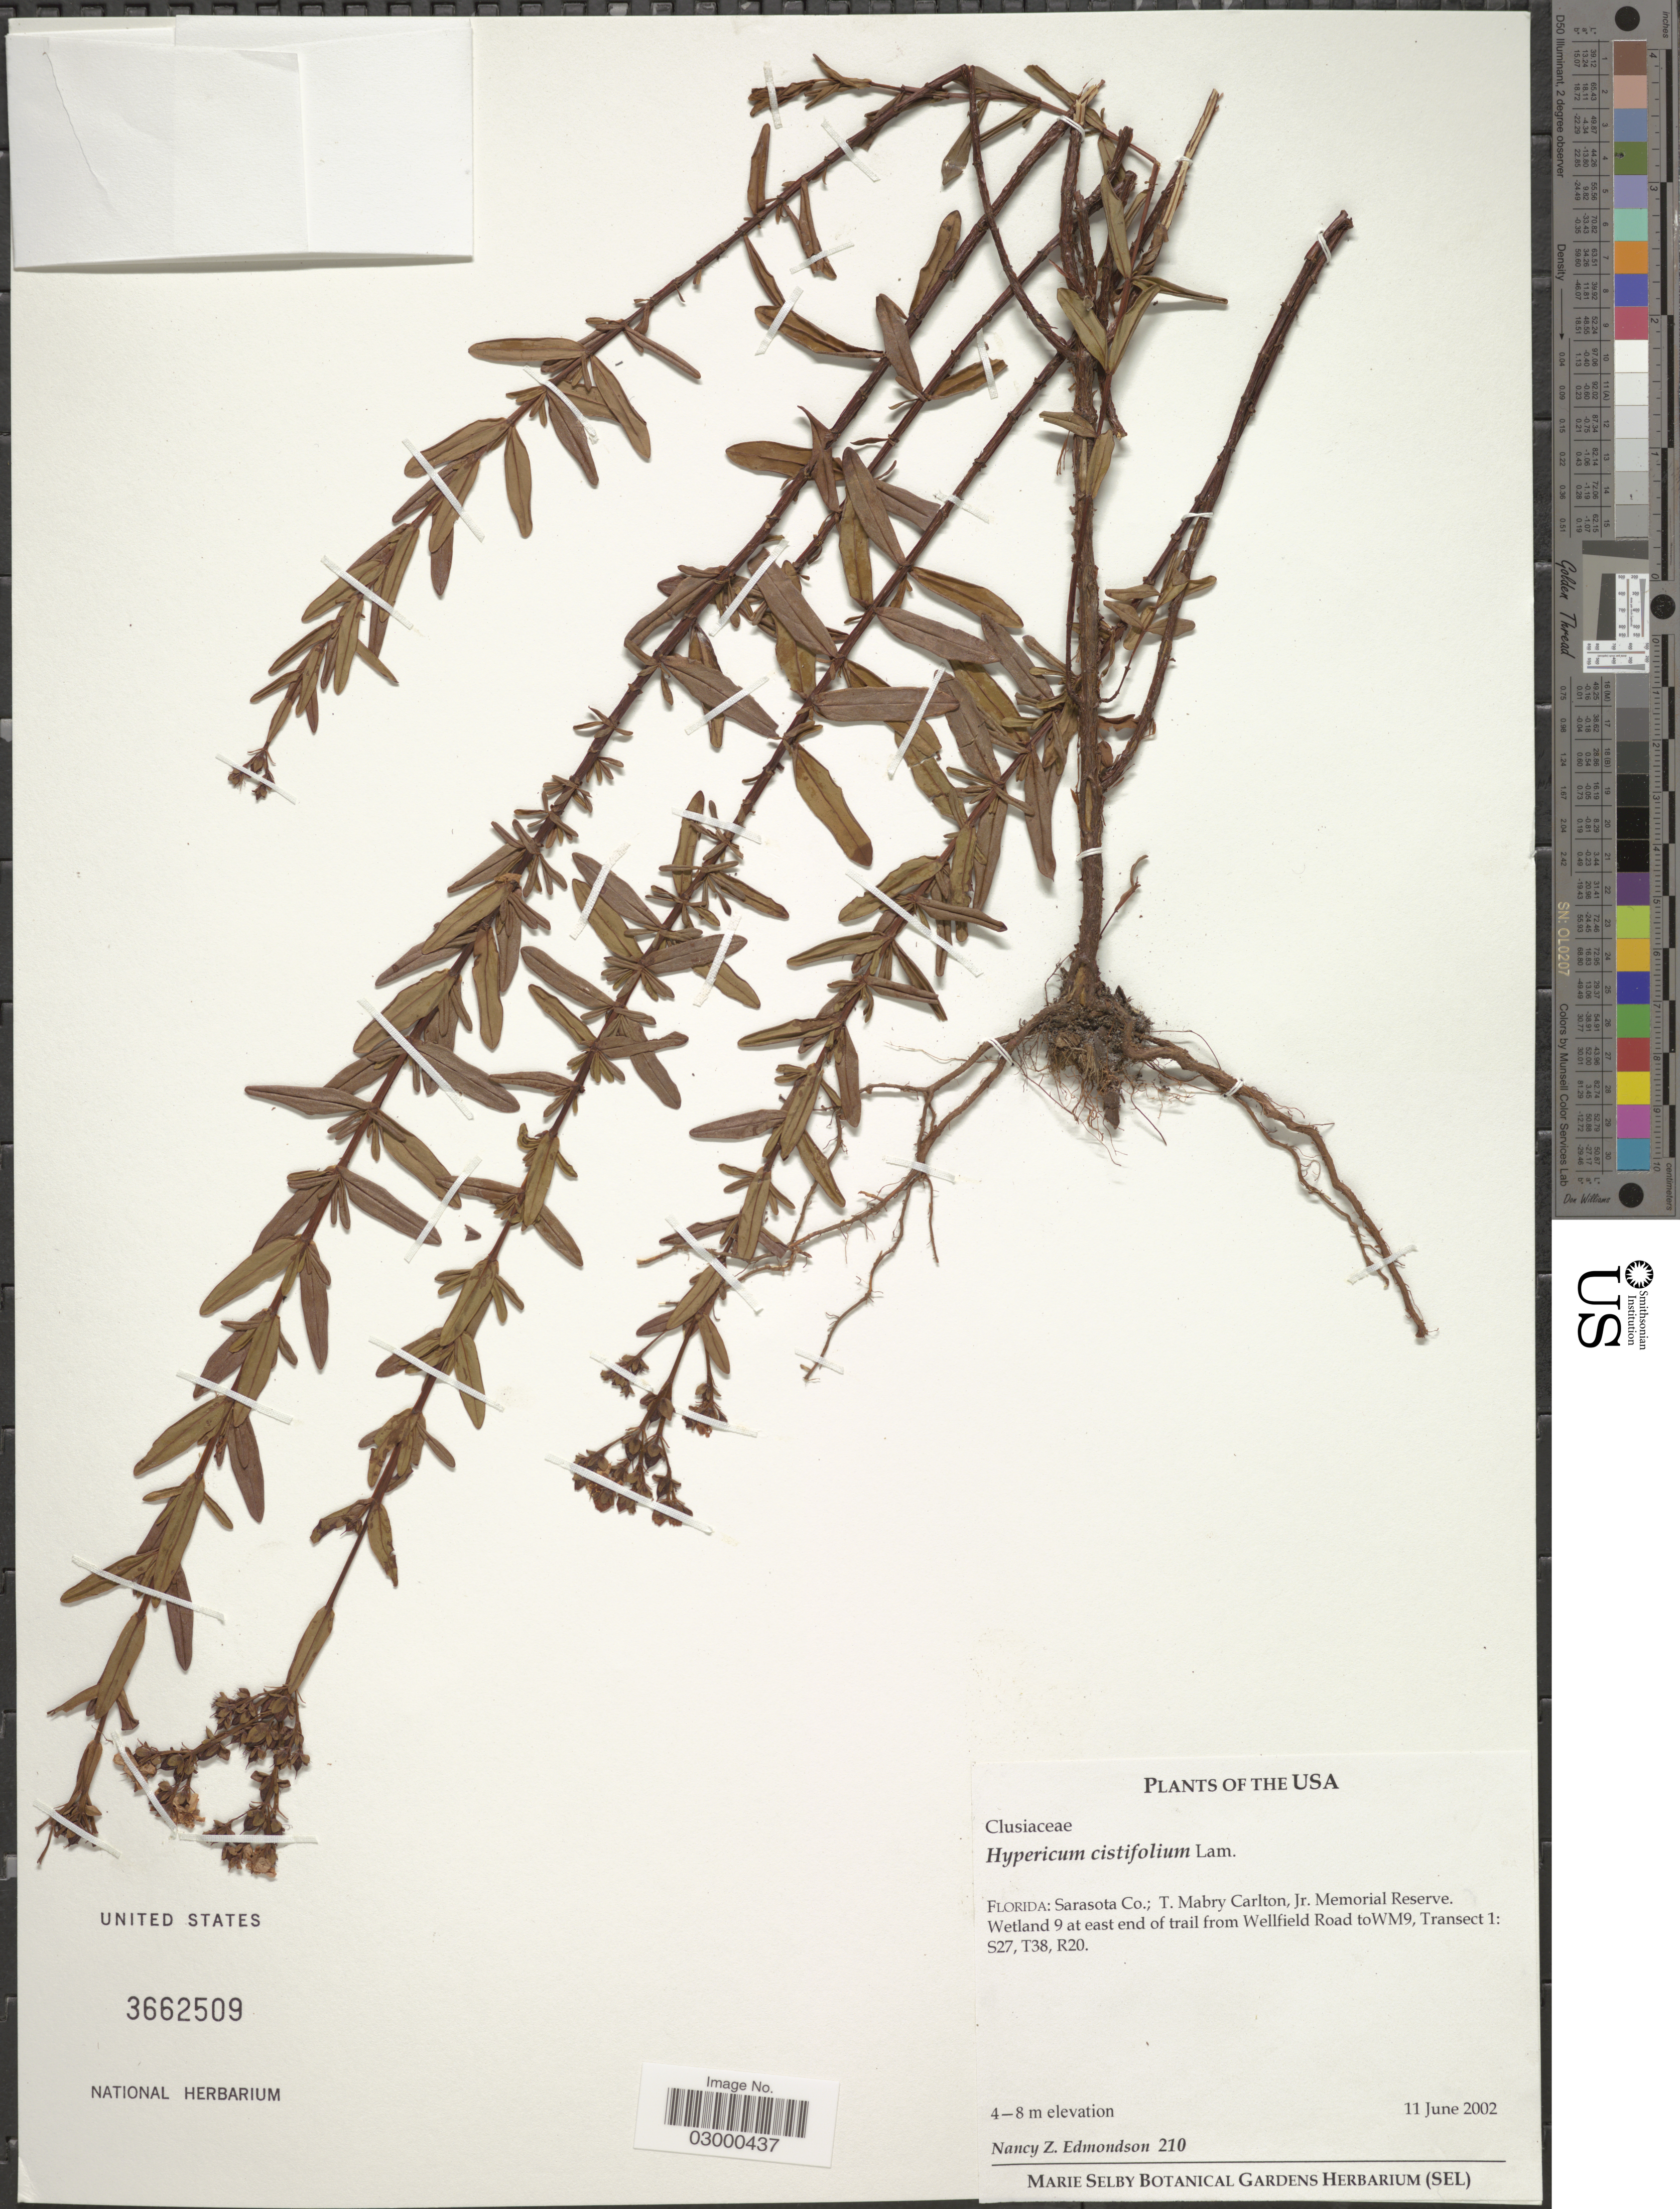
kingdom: Plantae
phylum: Tracheophyta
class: Magnoliopsida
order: Malpighiales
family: Hypericaceae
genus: Hypericum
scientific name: Hypericum cistifolium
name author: Lam.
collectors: N. Edmondson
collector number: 210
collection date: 2002-06-11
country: United States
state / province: Florida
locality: Sarasota Co.; T. Mabry Carlton, Jr. Memorial Reserve. Wetland 9 at east end of trail from Wellfield Road to WM9, Transect 1: S27, T38, R20.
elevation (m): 4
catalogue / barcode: US 3662509